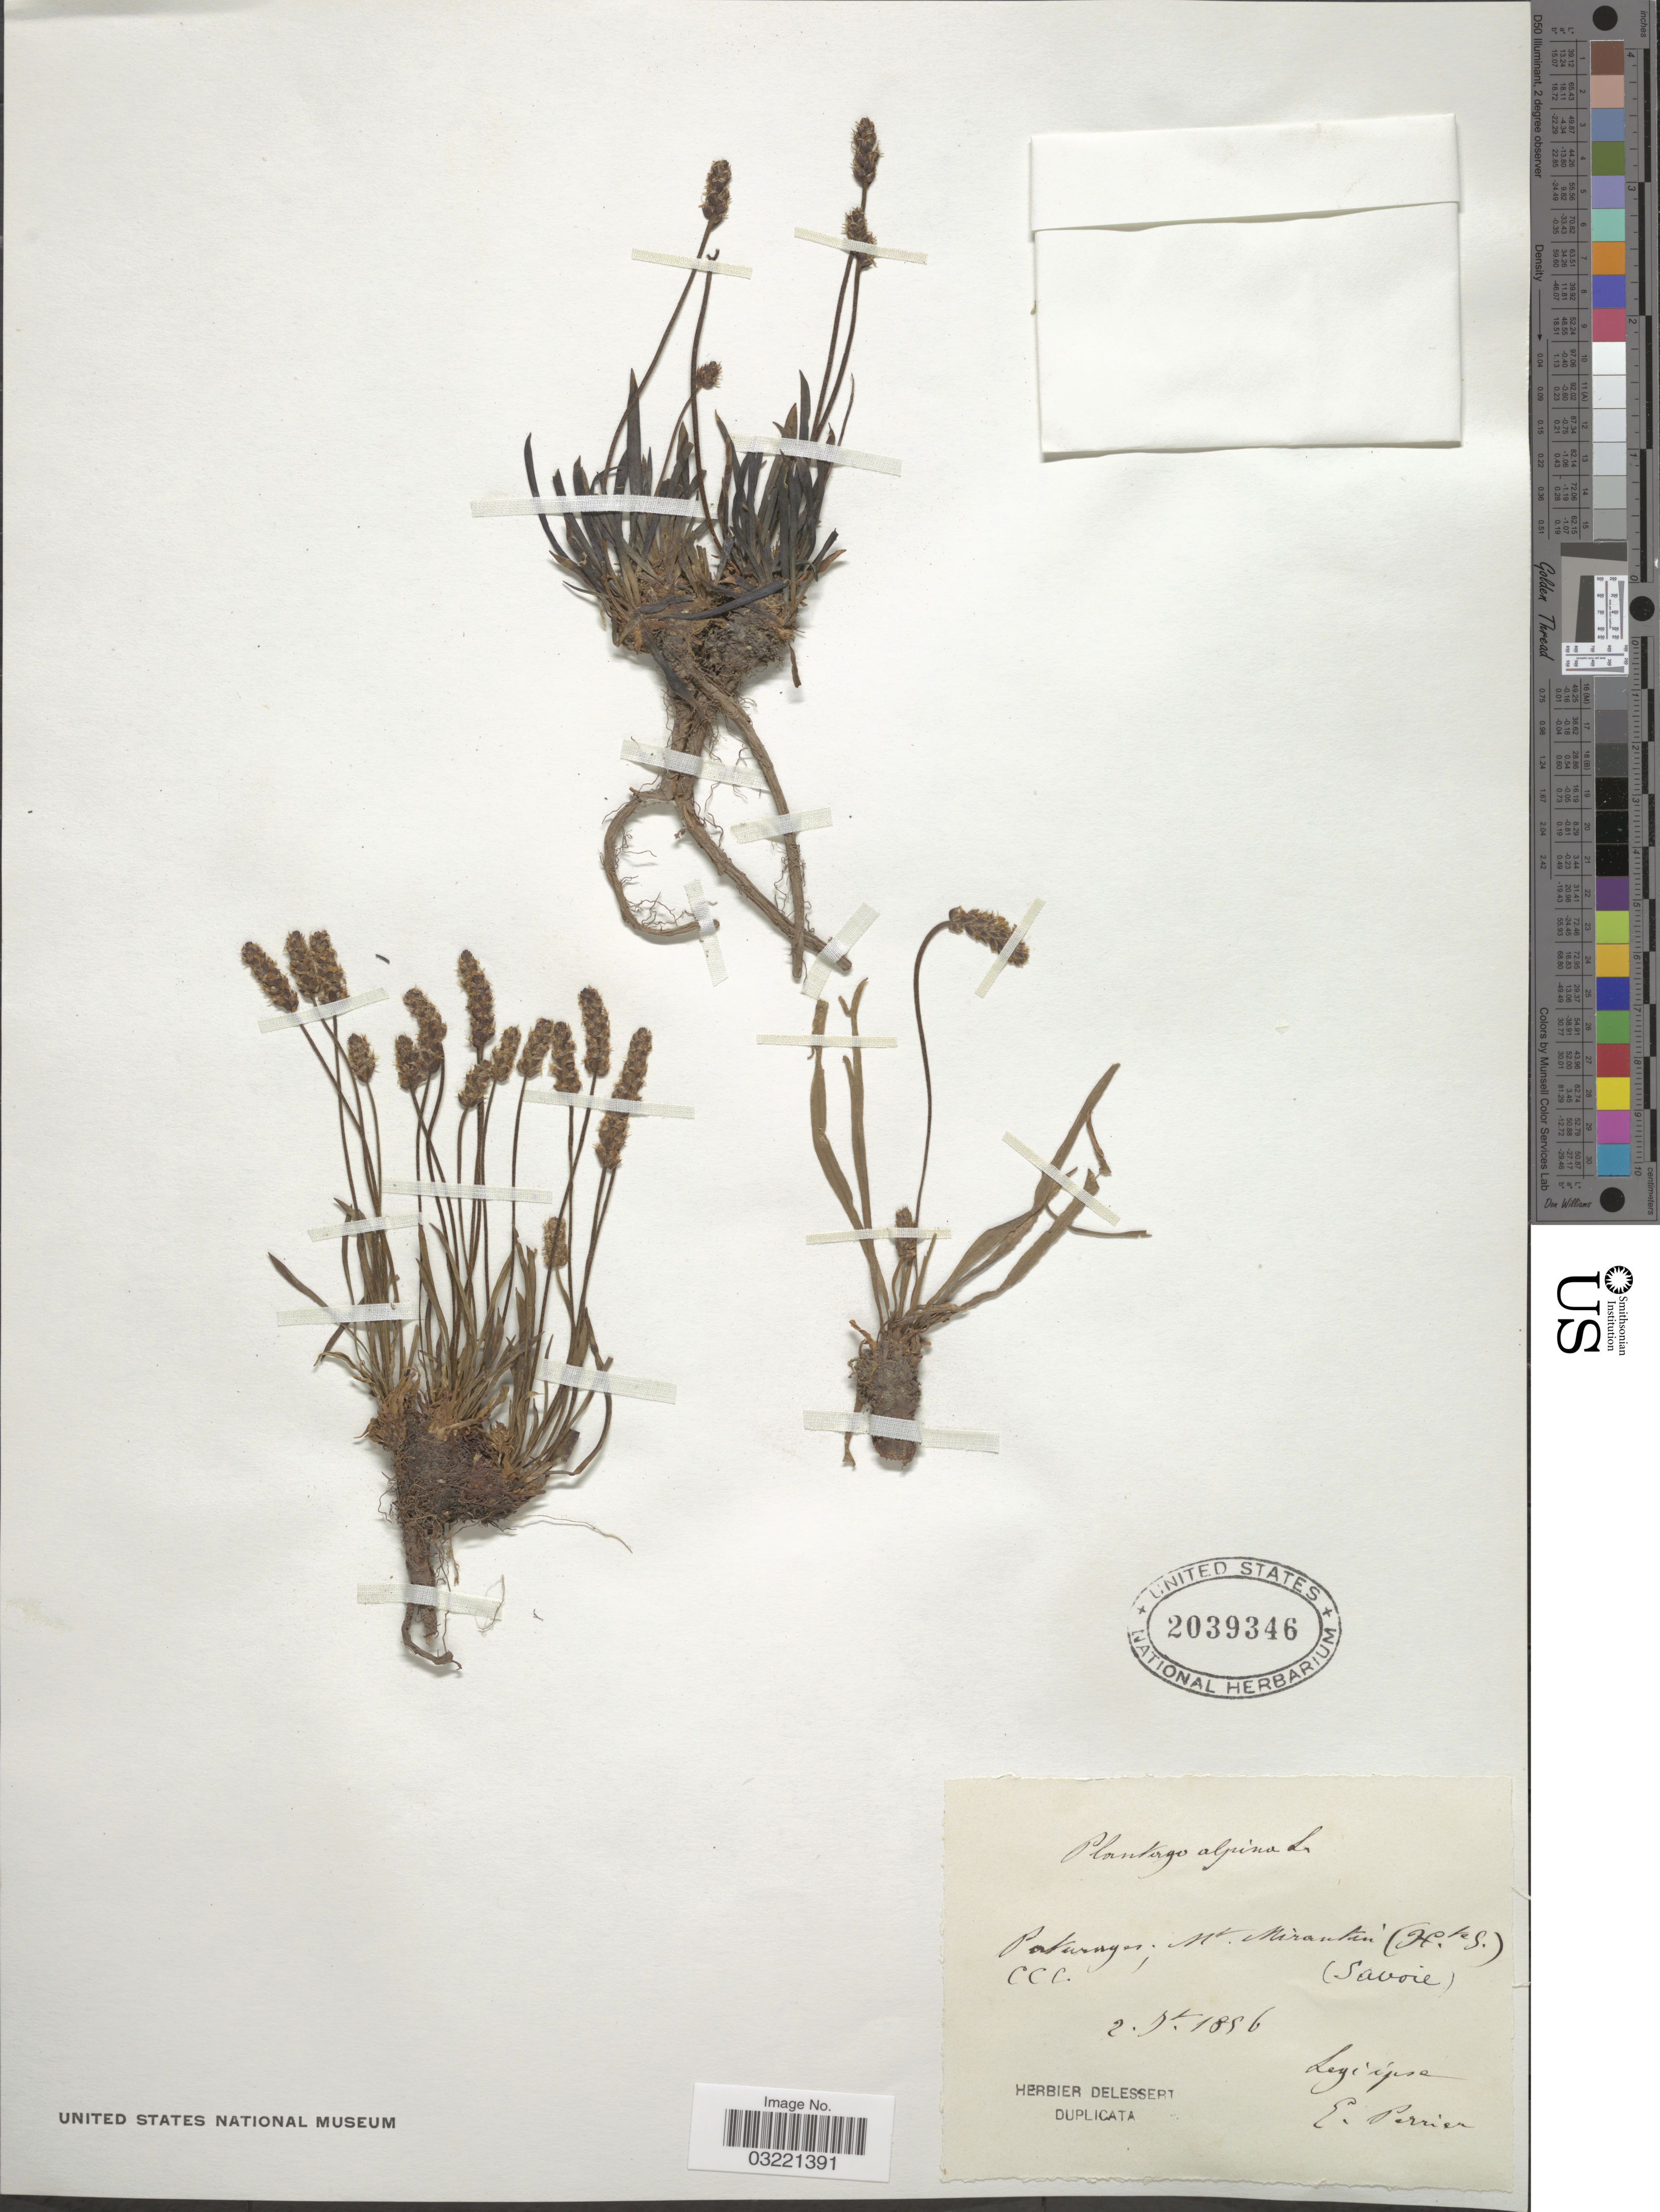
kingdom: Plantae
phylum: Tracheophyta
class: Magnoliopsida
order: Lamiales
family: Plantaginaceae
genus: Plantago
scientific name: Plantago alpina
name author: L.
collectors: E. Perrier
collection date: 1856-07-02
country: France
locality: Paturages, Mt. Mirantin (H.te S.) C.C.C. (Savoie).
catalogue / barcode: US 2039346